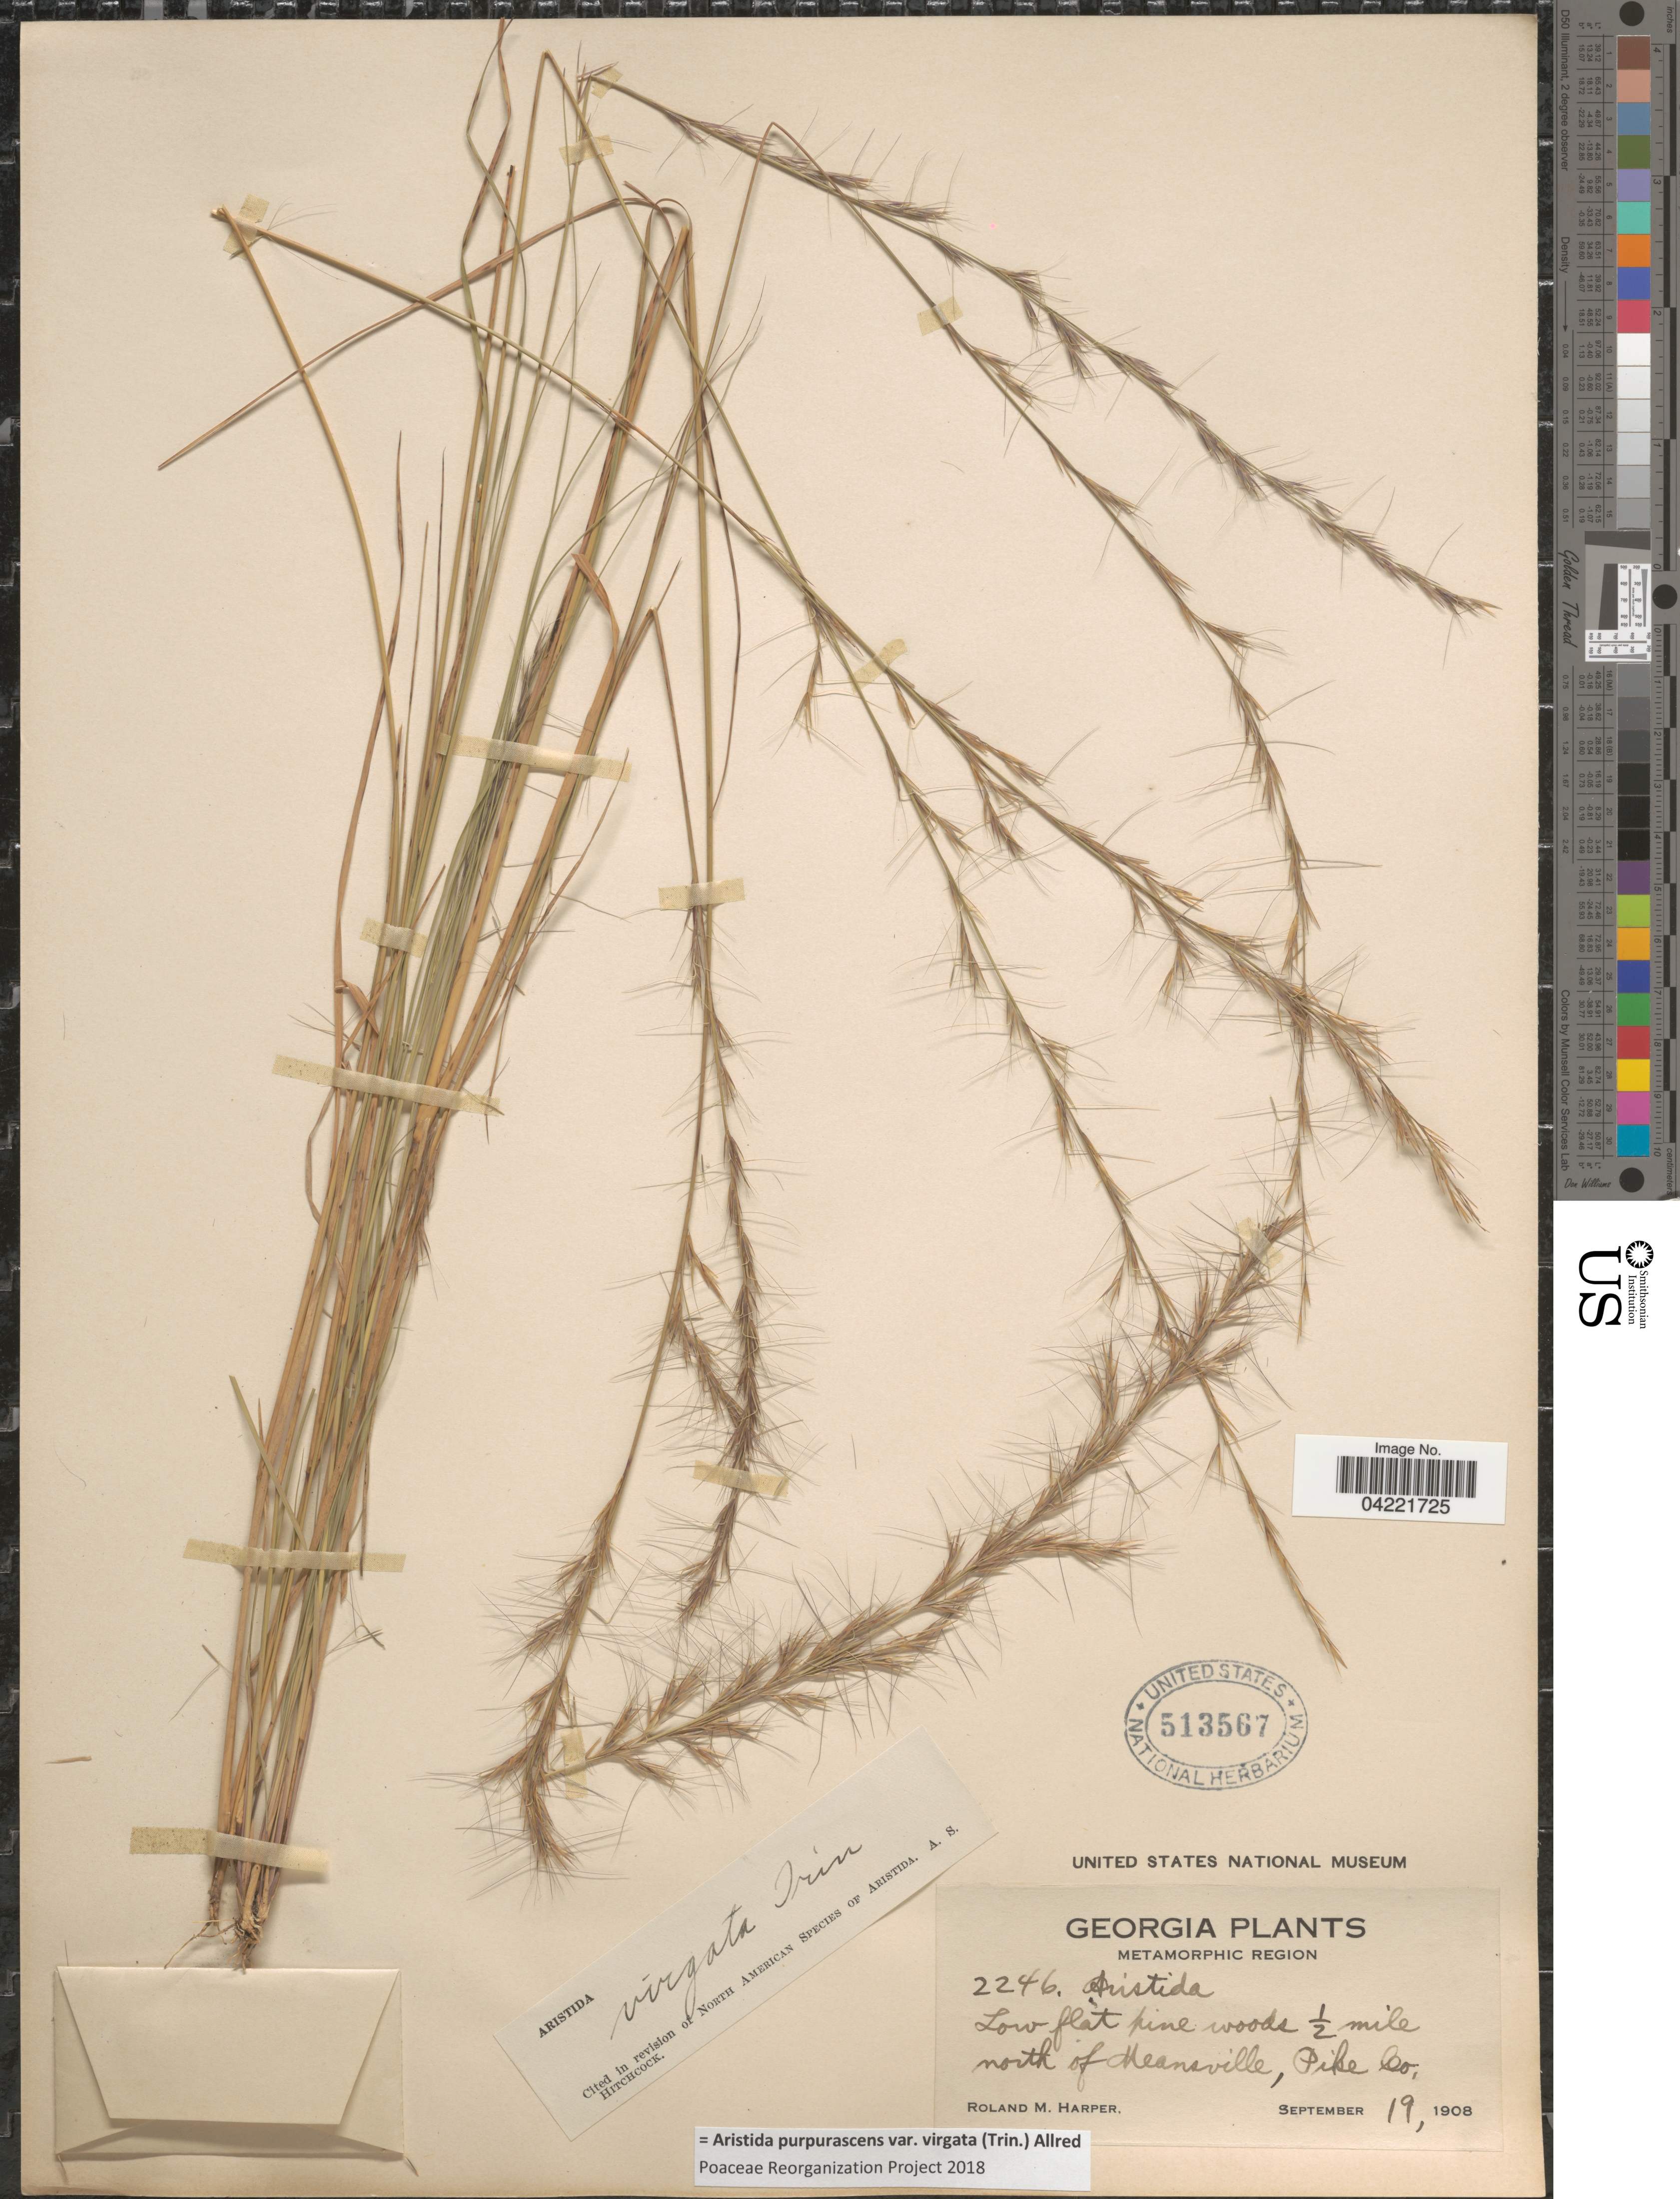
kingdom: Plantae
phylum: Tracheophyta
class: Liliopsida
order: Poales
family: Poaceae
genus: Aristida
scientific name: Aristida purpurascens var. virgata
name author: (Trin.) Allred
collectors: R. M. Harper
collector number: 2246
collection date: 1908-09-19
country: United States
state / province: Georgia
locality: Metamorphic Region. Low flat pine woods ½ mile north of Meansville, Pike Co.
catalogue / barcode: US 513567